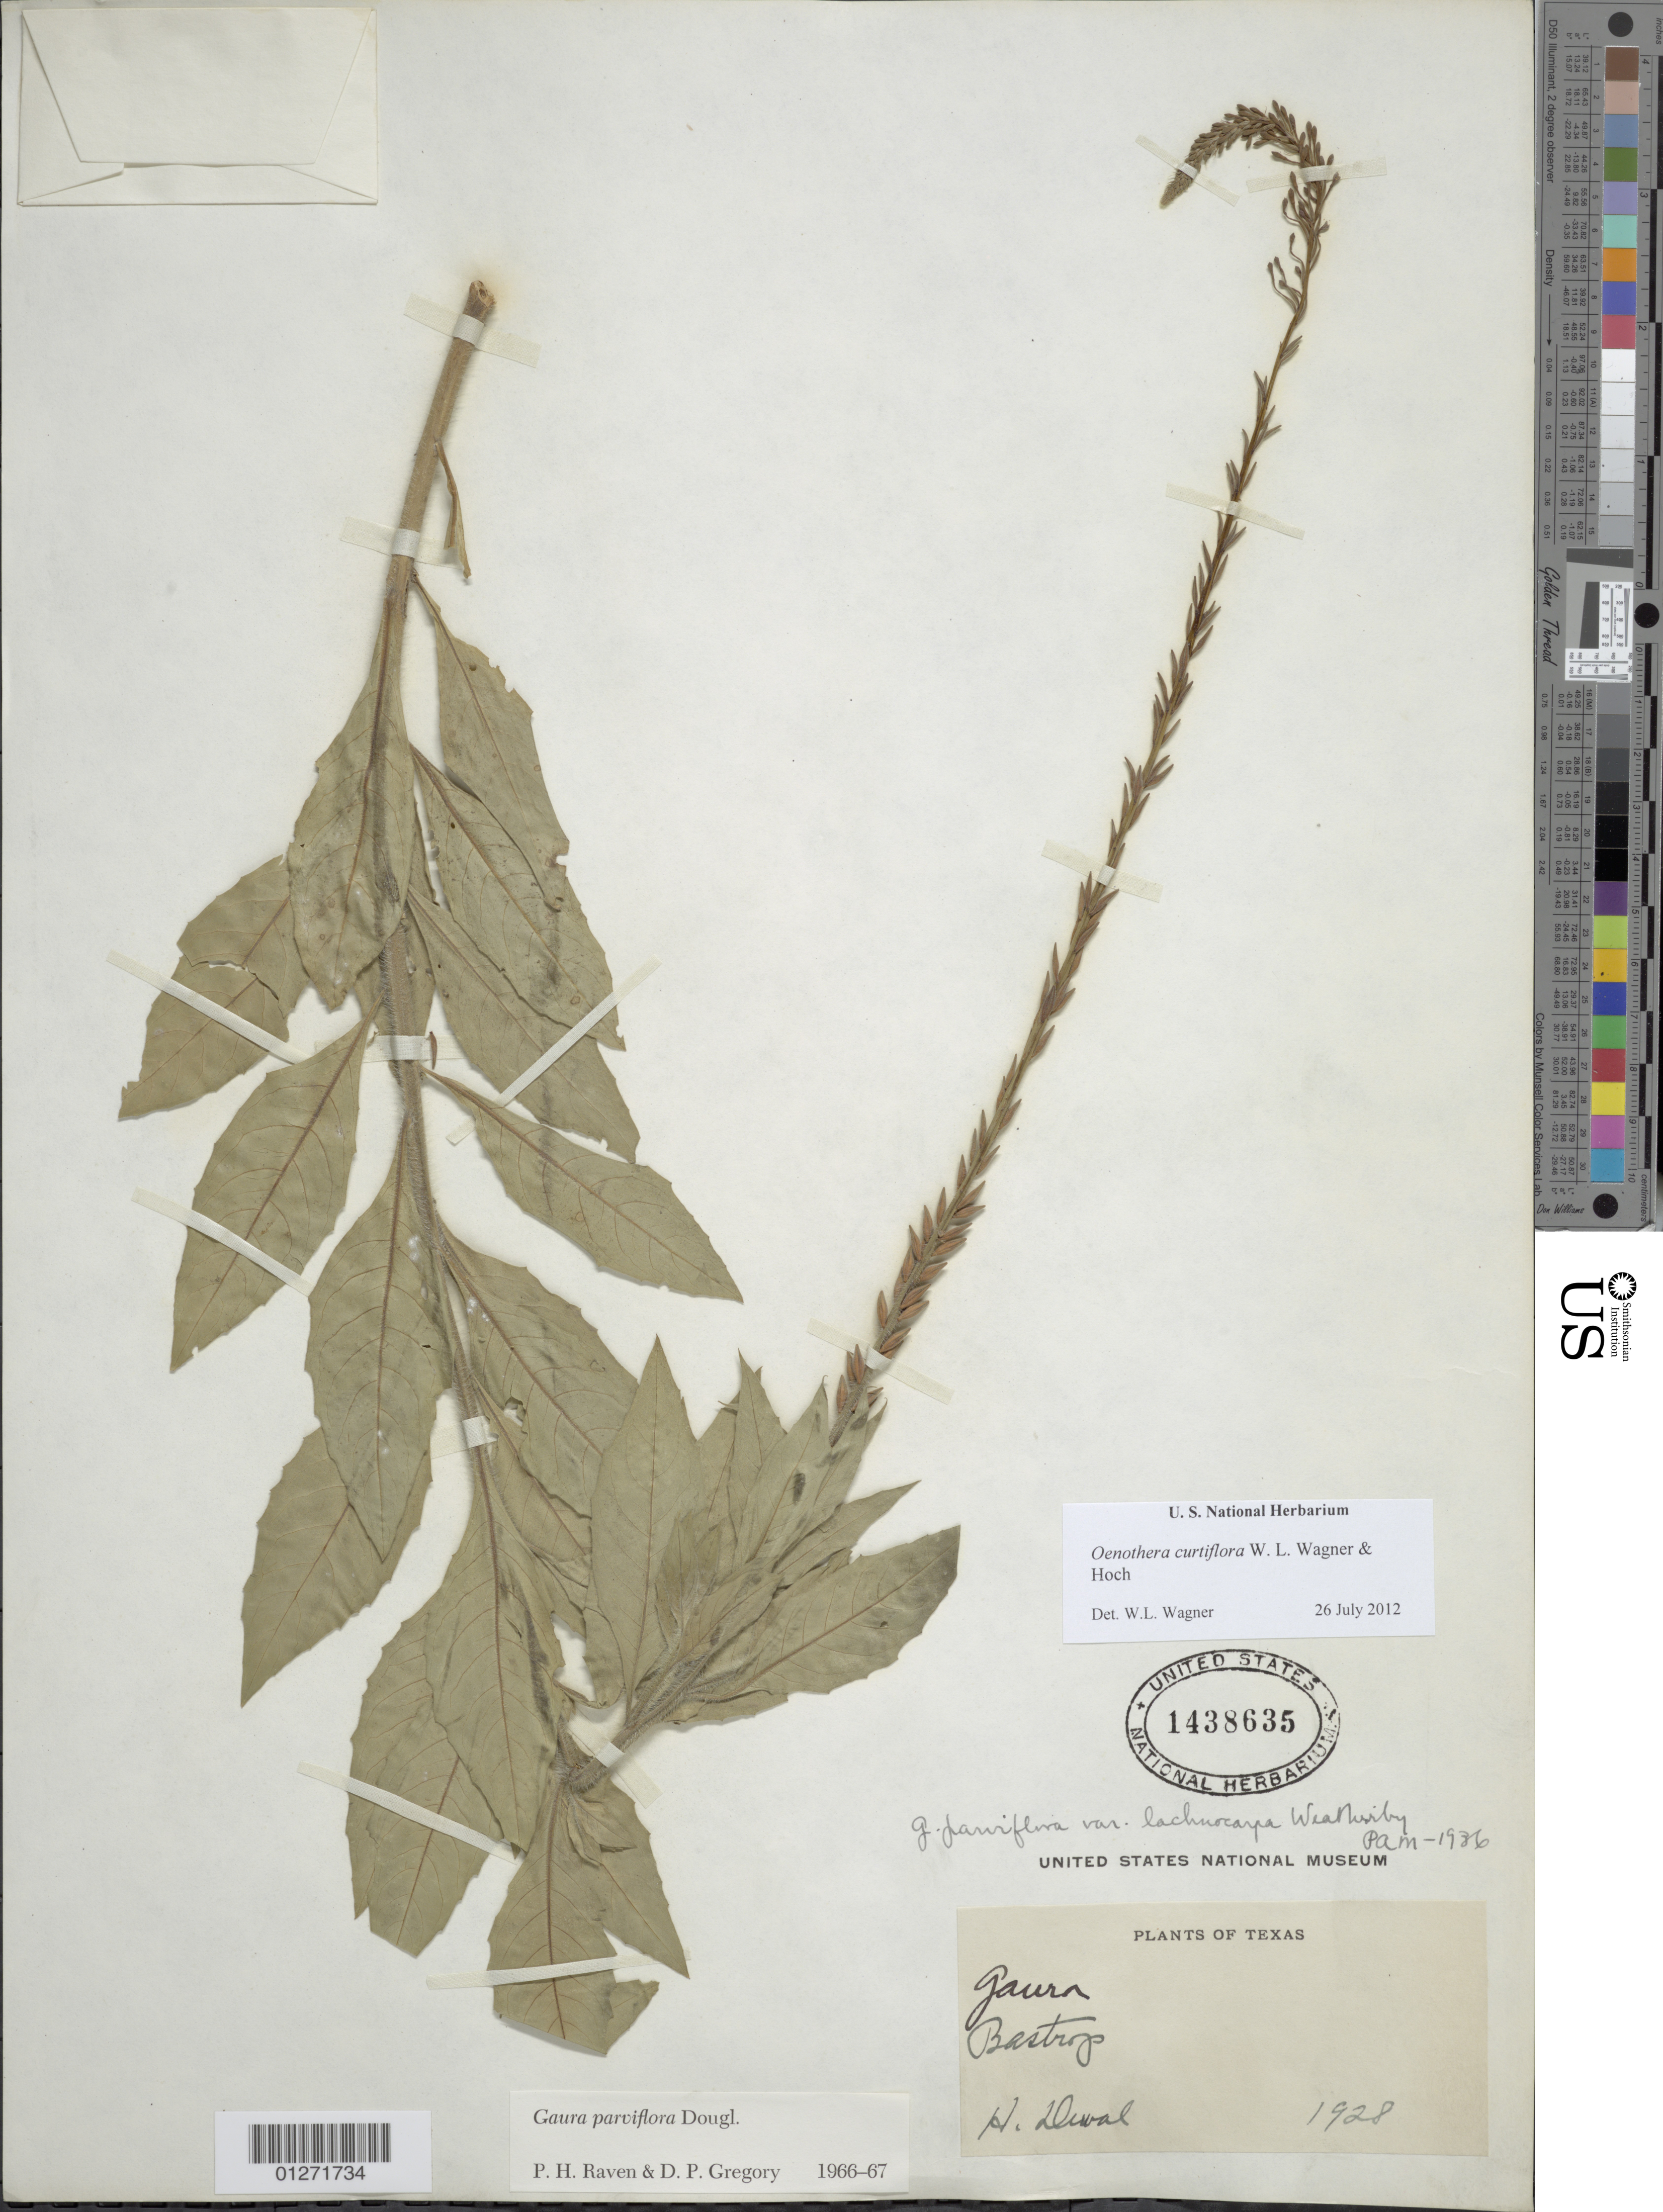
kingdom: Plantae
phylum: Tracheophyta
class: Magnoliopsida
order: Myrtales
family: Onagraceae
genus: Oenothera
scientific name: Oenothera curtiflora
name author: W.L. Wagner & Hoch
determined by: Wagner, W. L., (BOT), Smithsonian Institution - National Museum of Natural History (UNITED STATES)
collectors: H. Duval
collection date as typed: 1928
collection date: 1928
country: United States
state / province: Texas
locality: Bastrop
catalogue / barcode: US 1438635